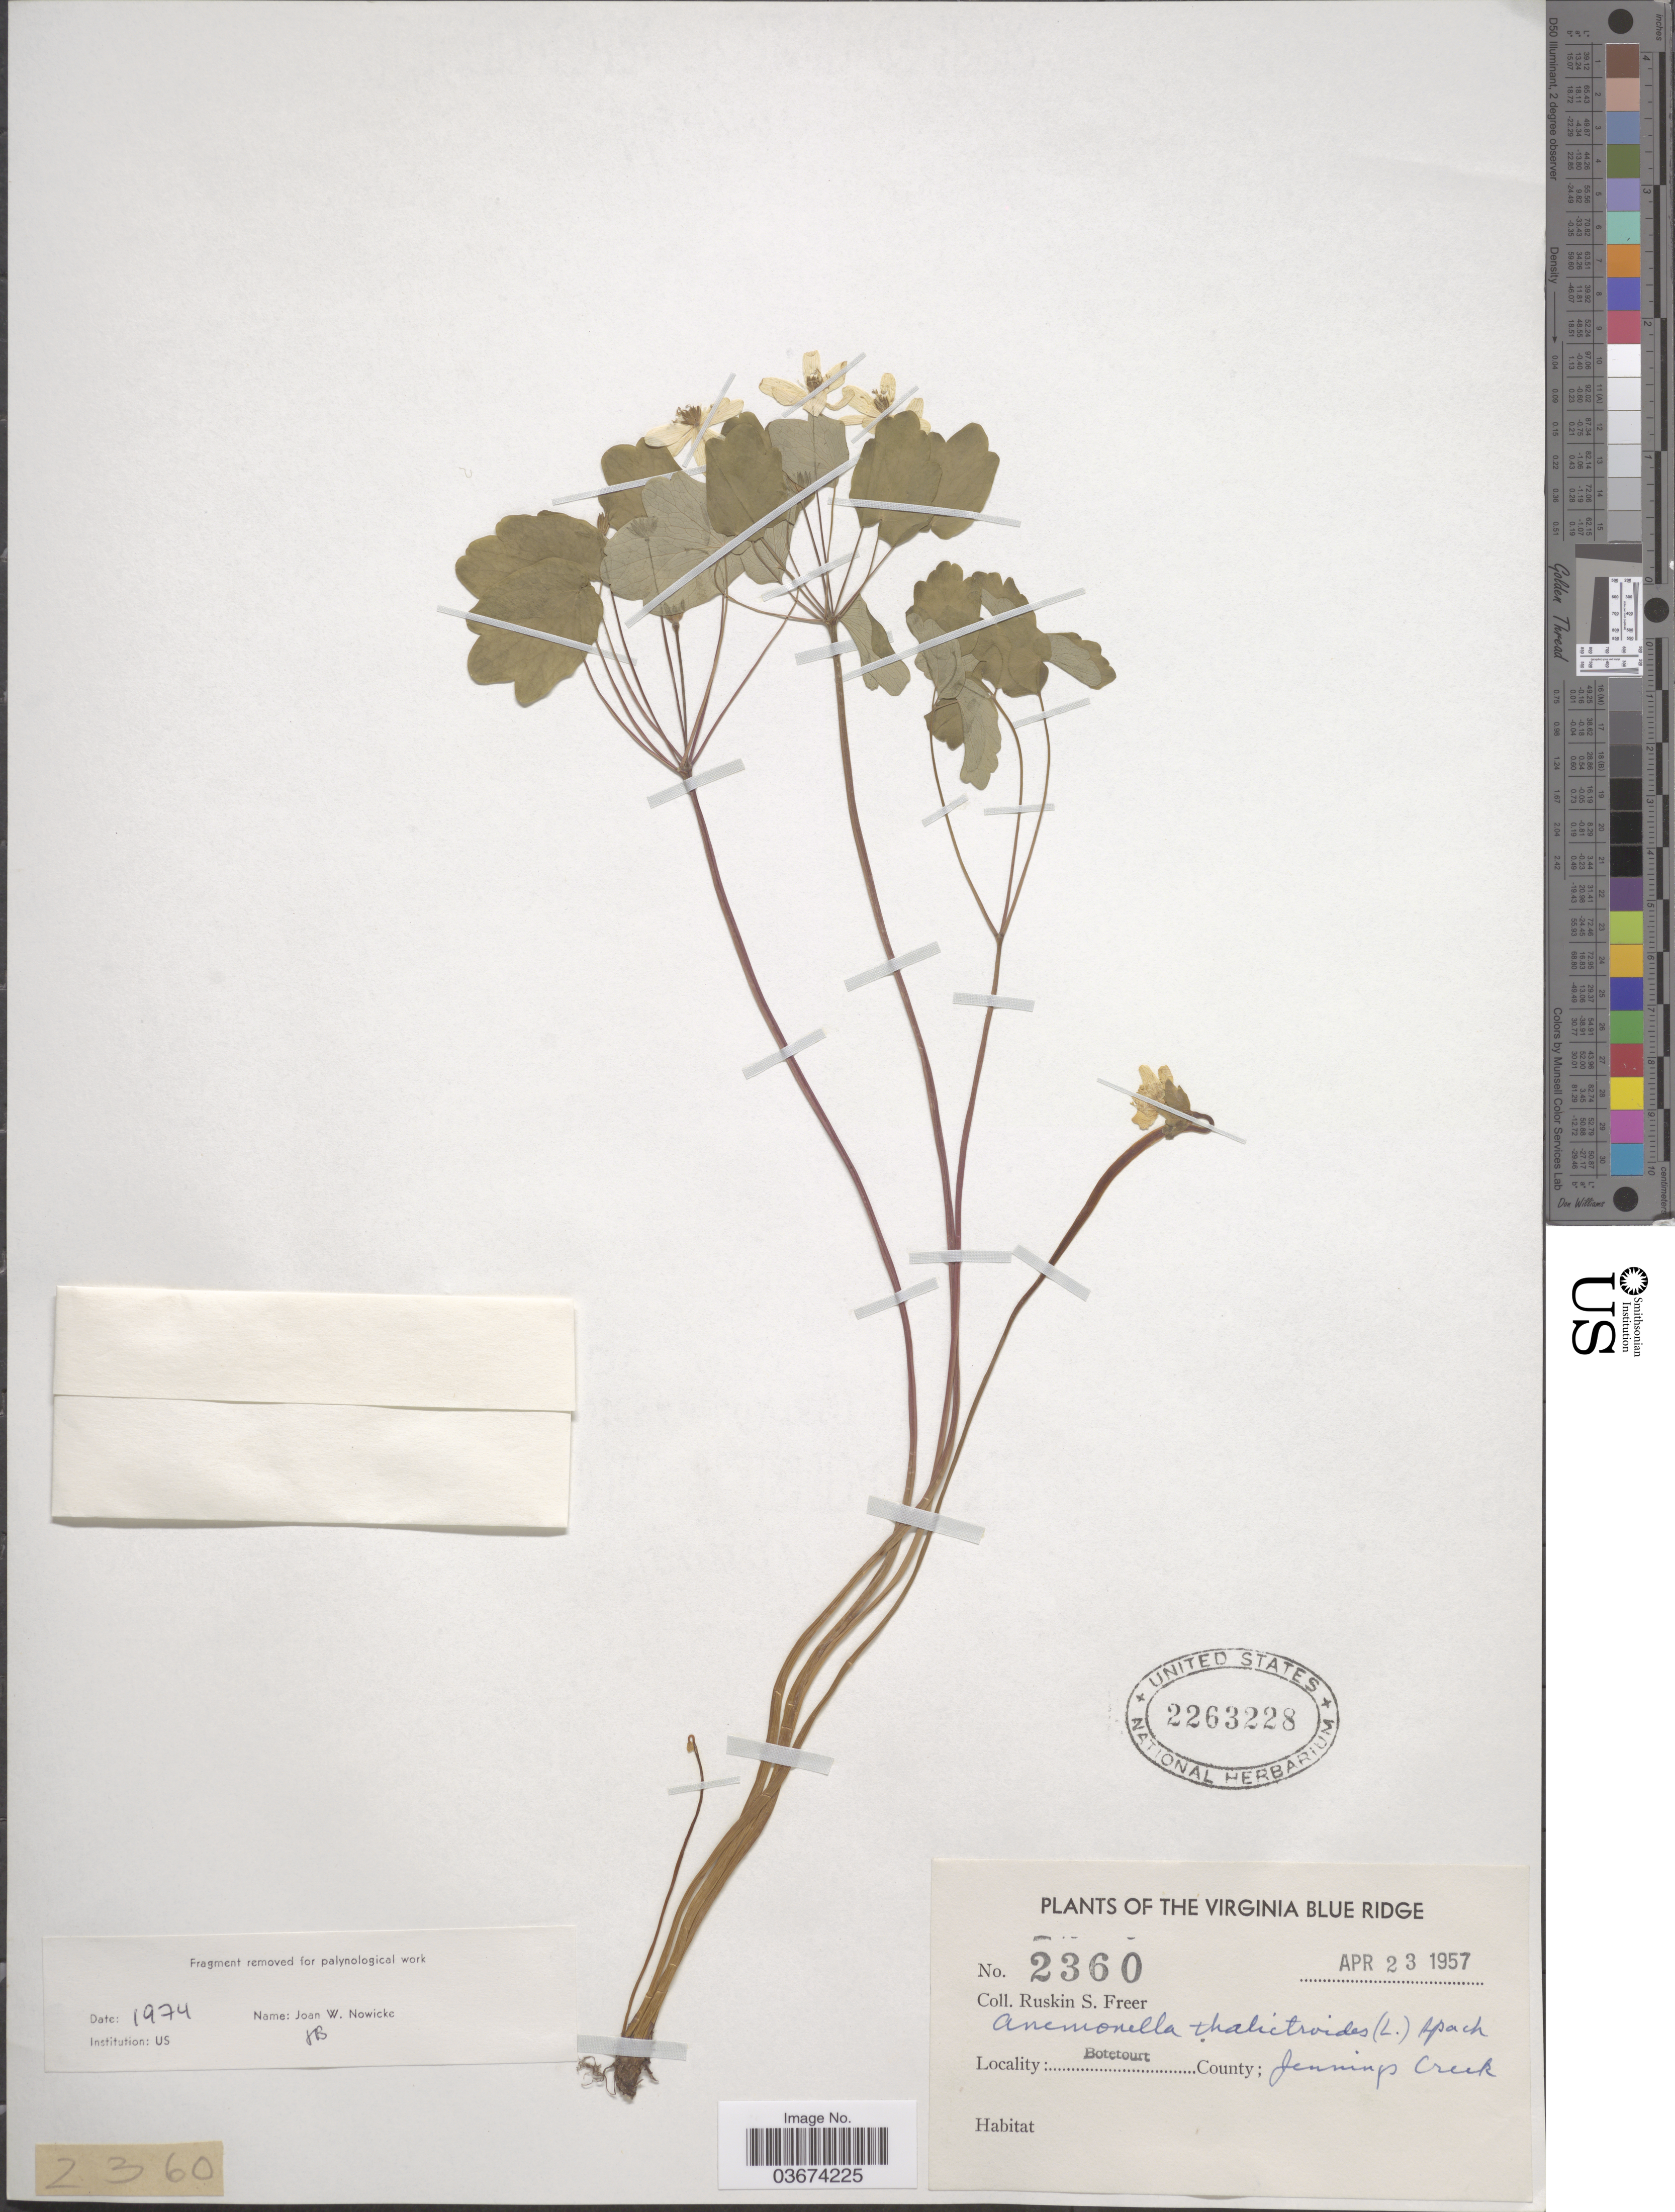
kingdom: Plantae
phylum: Tracheophyta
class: Magnoliopsida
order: Ranunculales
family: Ranunculaceae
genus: Thalictrum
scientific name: Thalictrum thalictroides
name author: (L.) A.J. Eames & B. Boivin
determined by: Strong, M. T., (US), Smithsonian Institution - National Museum of Natural History (UNITED STATES)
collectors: R. Freer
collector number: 2360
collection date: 1957-04-23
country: United States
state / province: Virginia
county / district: Botetourt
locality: The Virginia Blue Ridge. Botetourt County; Jennings Creek.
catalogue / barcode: US 2263228